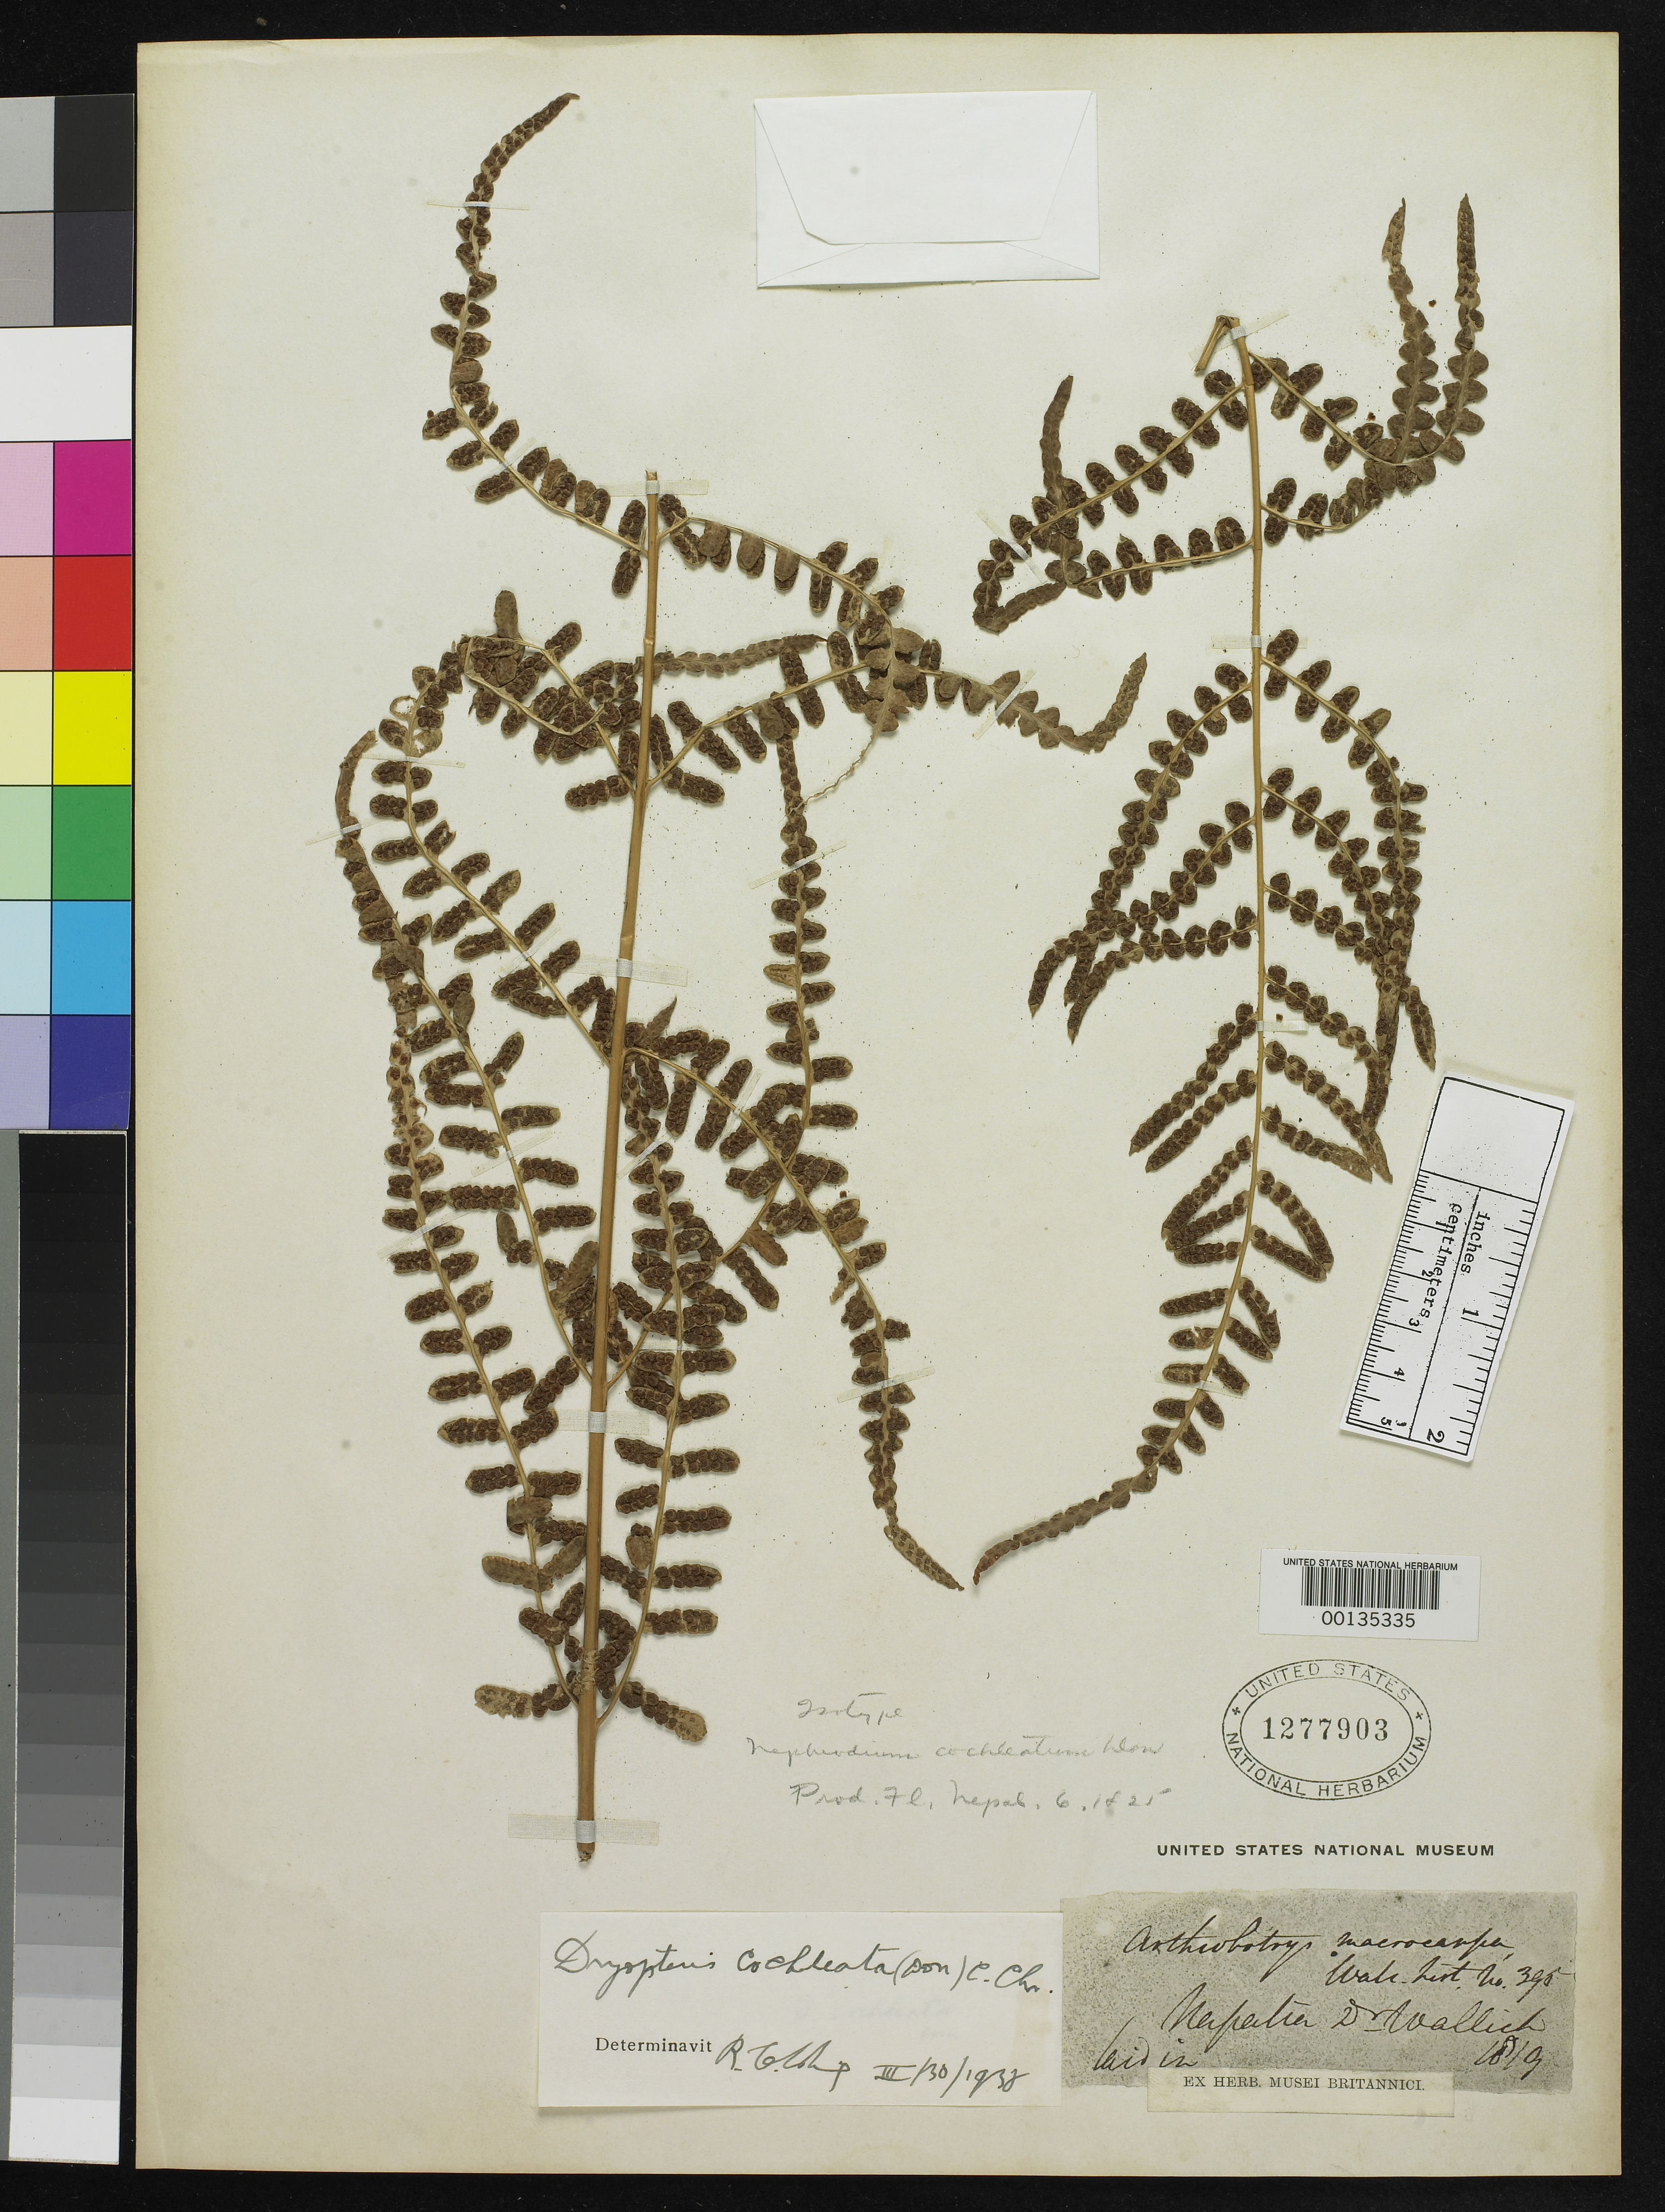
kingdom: Plantae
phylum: Tracheophyta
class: Polypodiopsida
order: Polypodiales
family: Dryopteridaceae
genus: Nephrodium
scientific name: Nephrodium cochleatum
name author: D. Don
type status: Type Collection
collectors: N. Wallich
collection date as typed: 1819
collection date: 1819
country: Nepal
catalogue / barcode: US 1277903